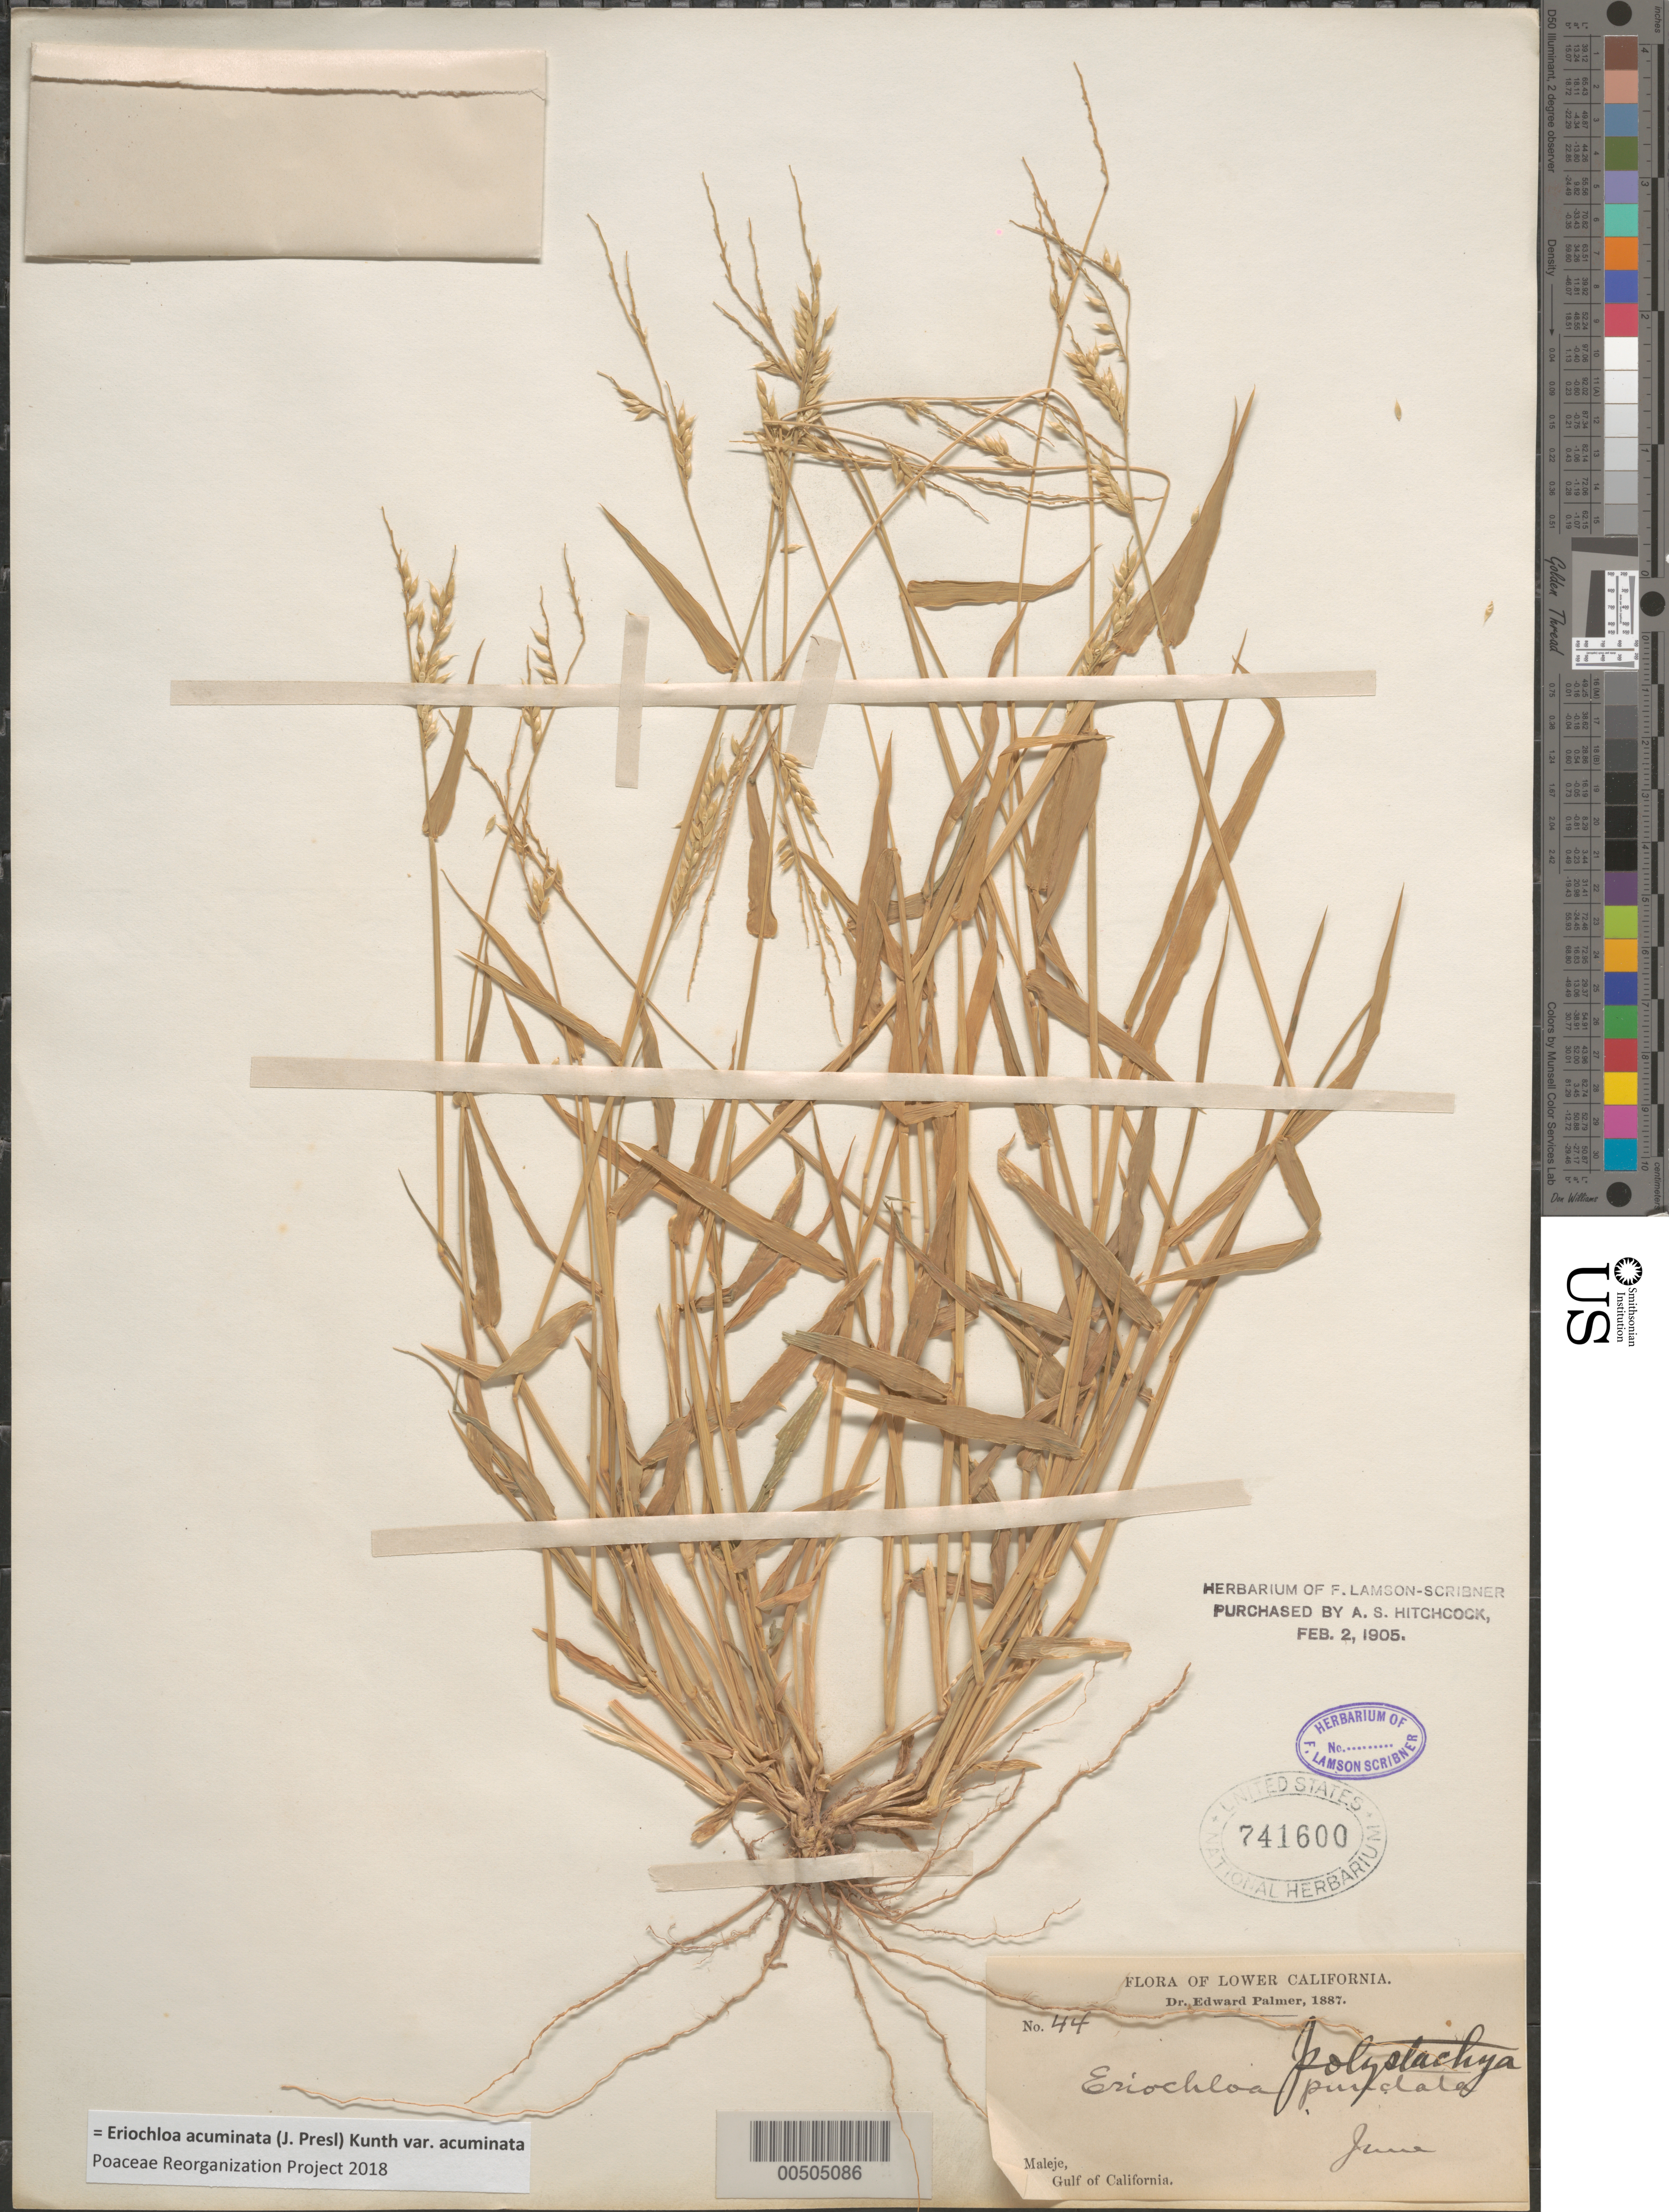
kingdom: Plantae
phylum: Tracheophyta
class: Liliopsida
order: Poales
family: Poaceae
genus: Eriochloa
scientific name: Eriochloa acuminata var. acuminata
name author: (J. Presl) Kunth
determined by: Poaceae Reorganization Project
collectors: E. Palmer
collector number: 44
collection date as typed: Jun 1887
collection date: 1887-06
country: Mexico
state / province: Baja California Sur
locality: Maleje, Gulf of California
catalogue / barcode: US 741600